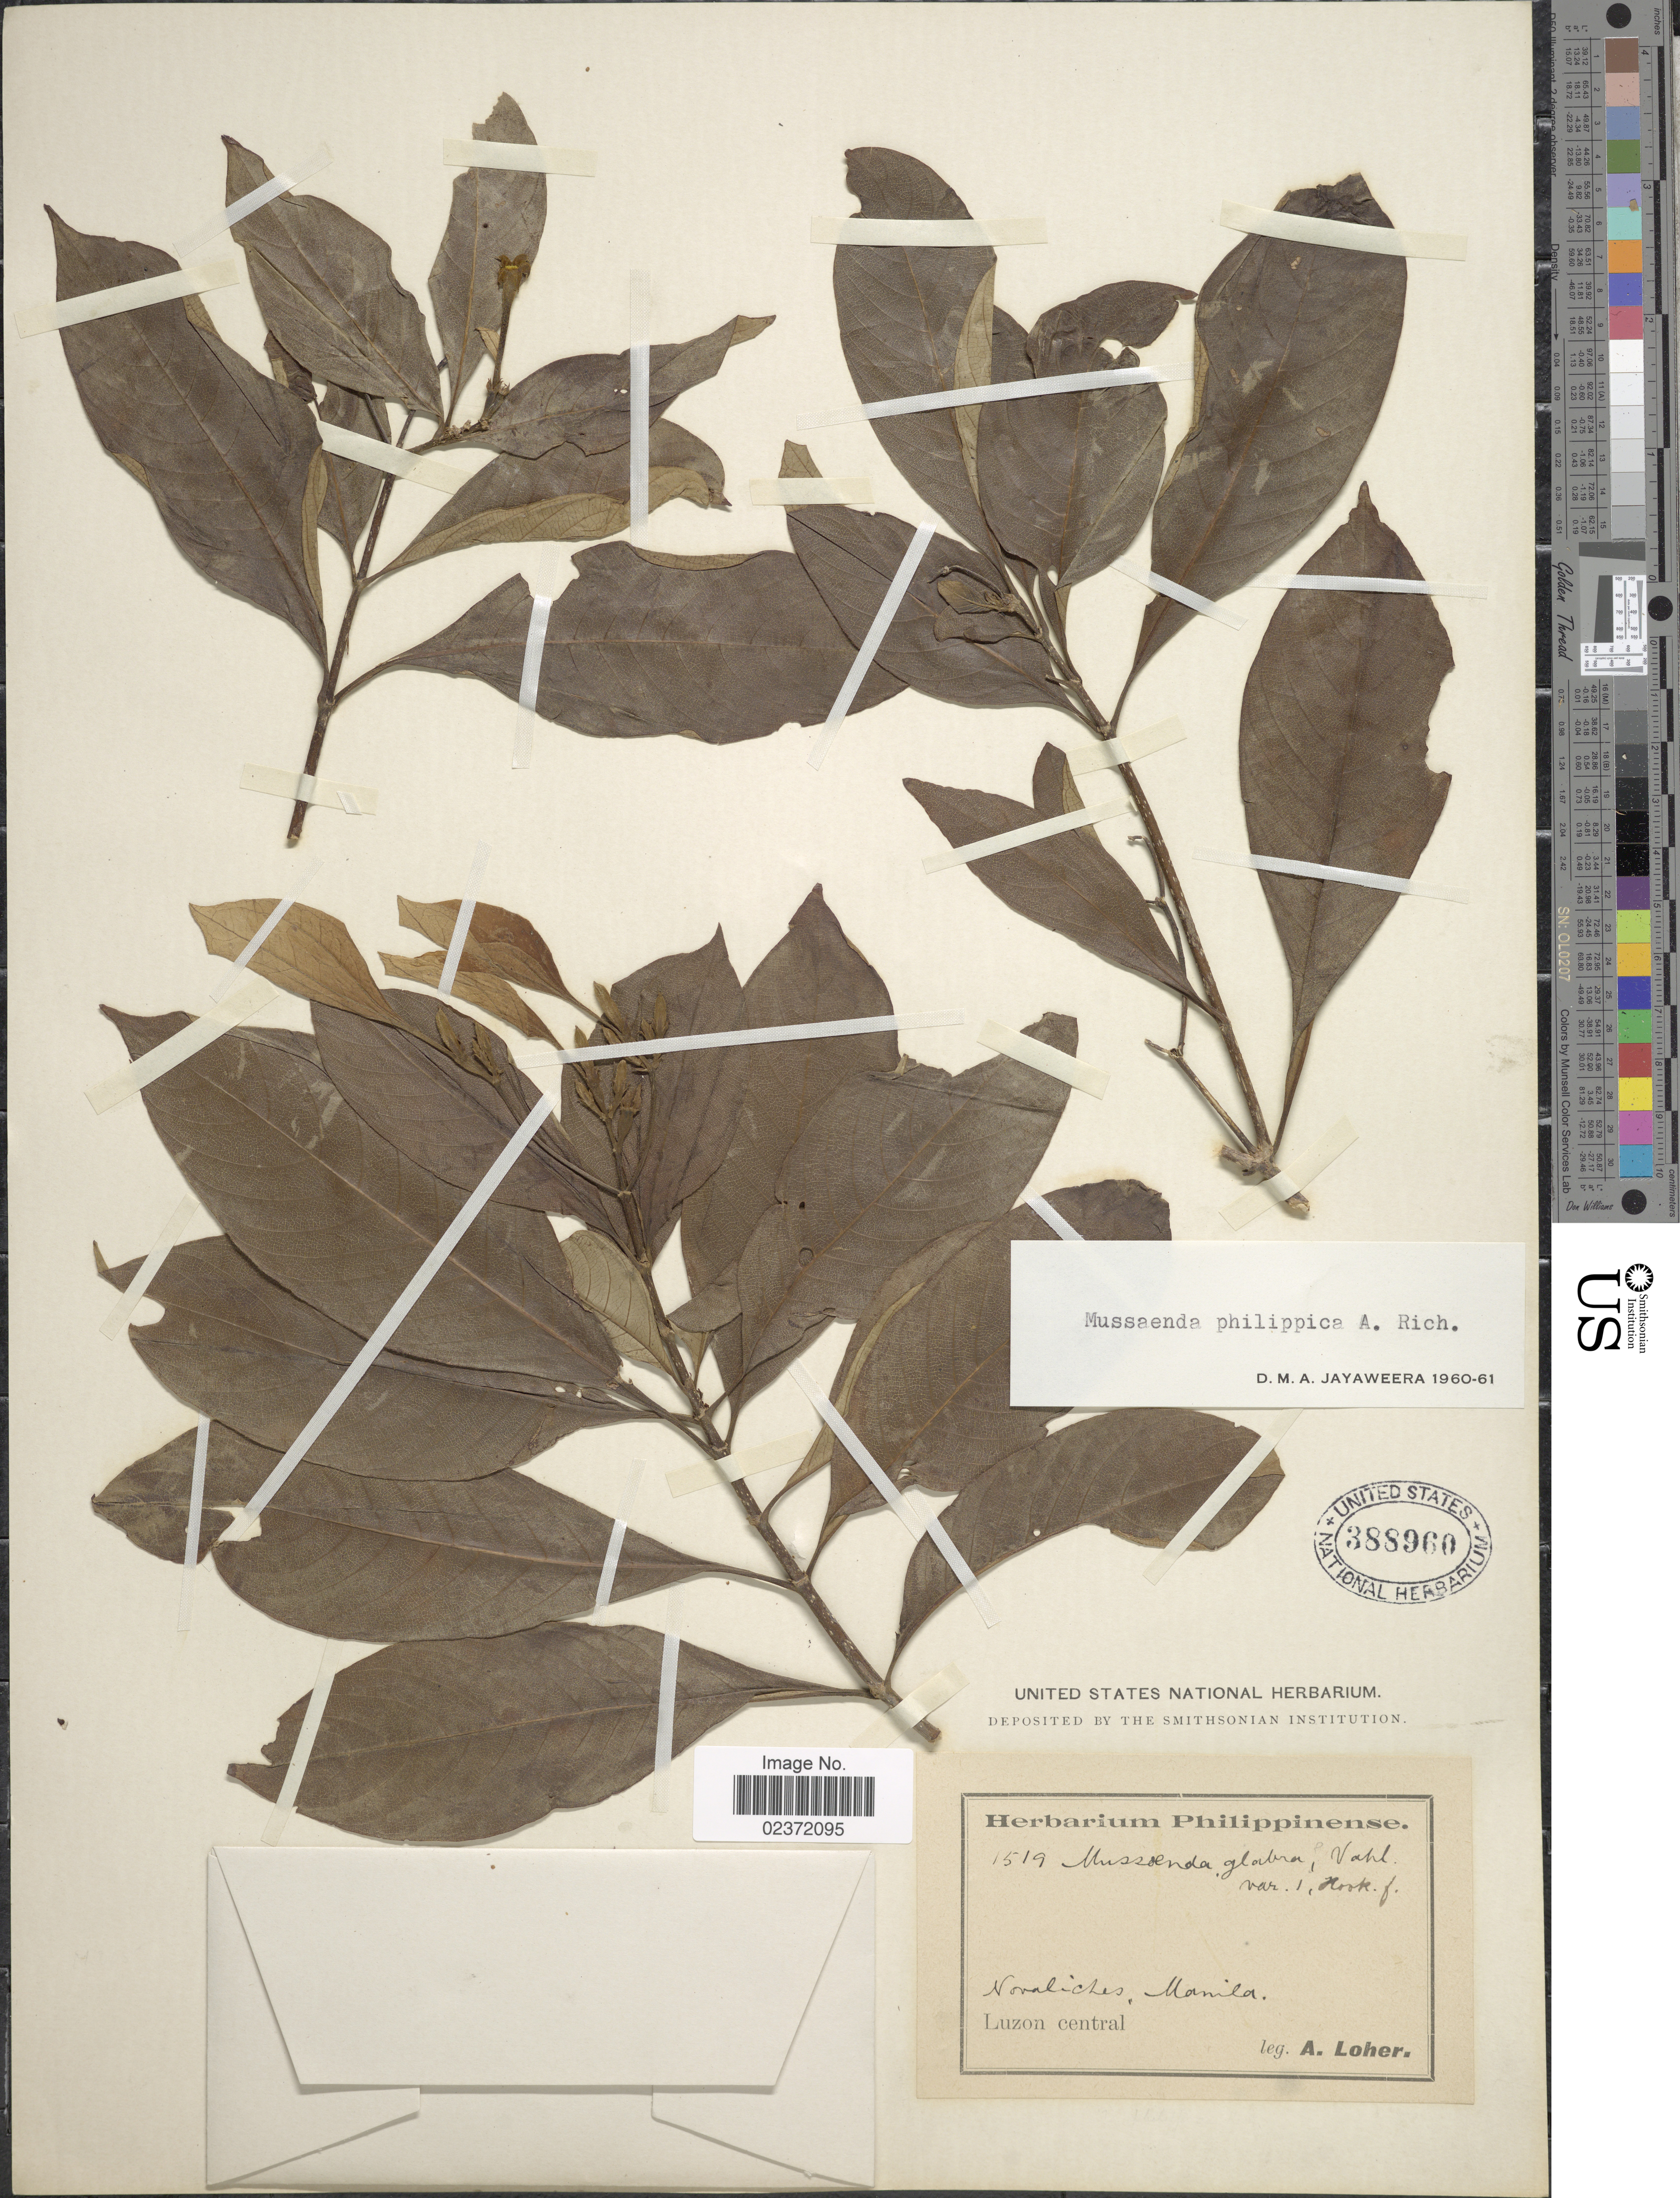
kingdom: Plantae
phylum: Tracheophyta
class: Magnoliopsida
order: Gentianales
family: Rubiaceae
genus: Mussaenda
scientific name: Mussaenda philippica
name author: A. Rich.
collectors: A. Loher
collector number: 1519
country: Philippines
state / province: Central Luzon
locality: Novaliches, Manila, Luzon Central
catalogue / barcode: US 388960